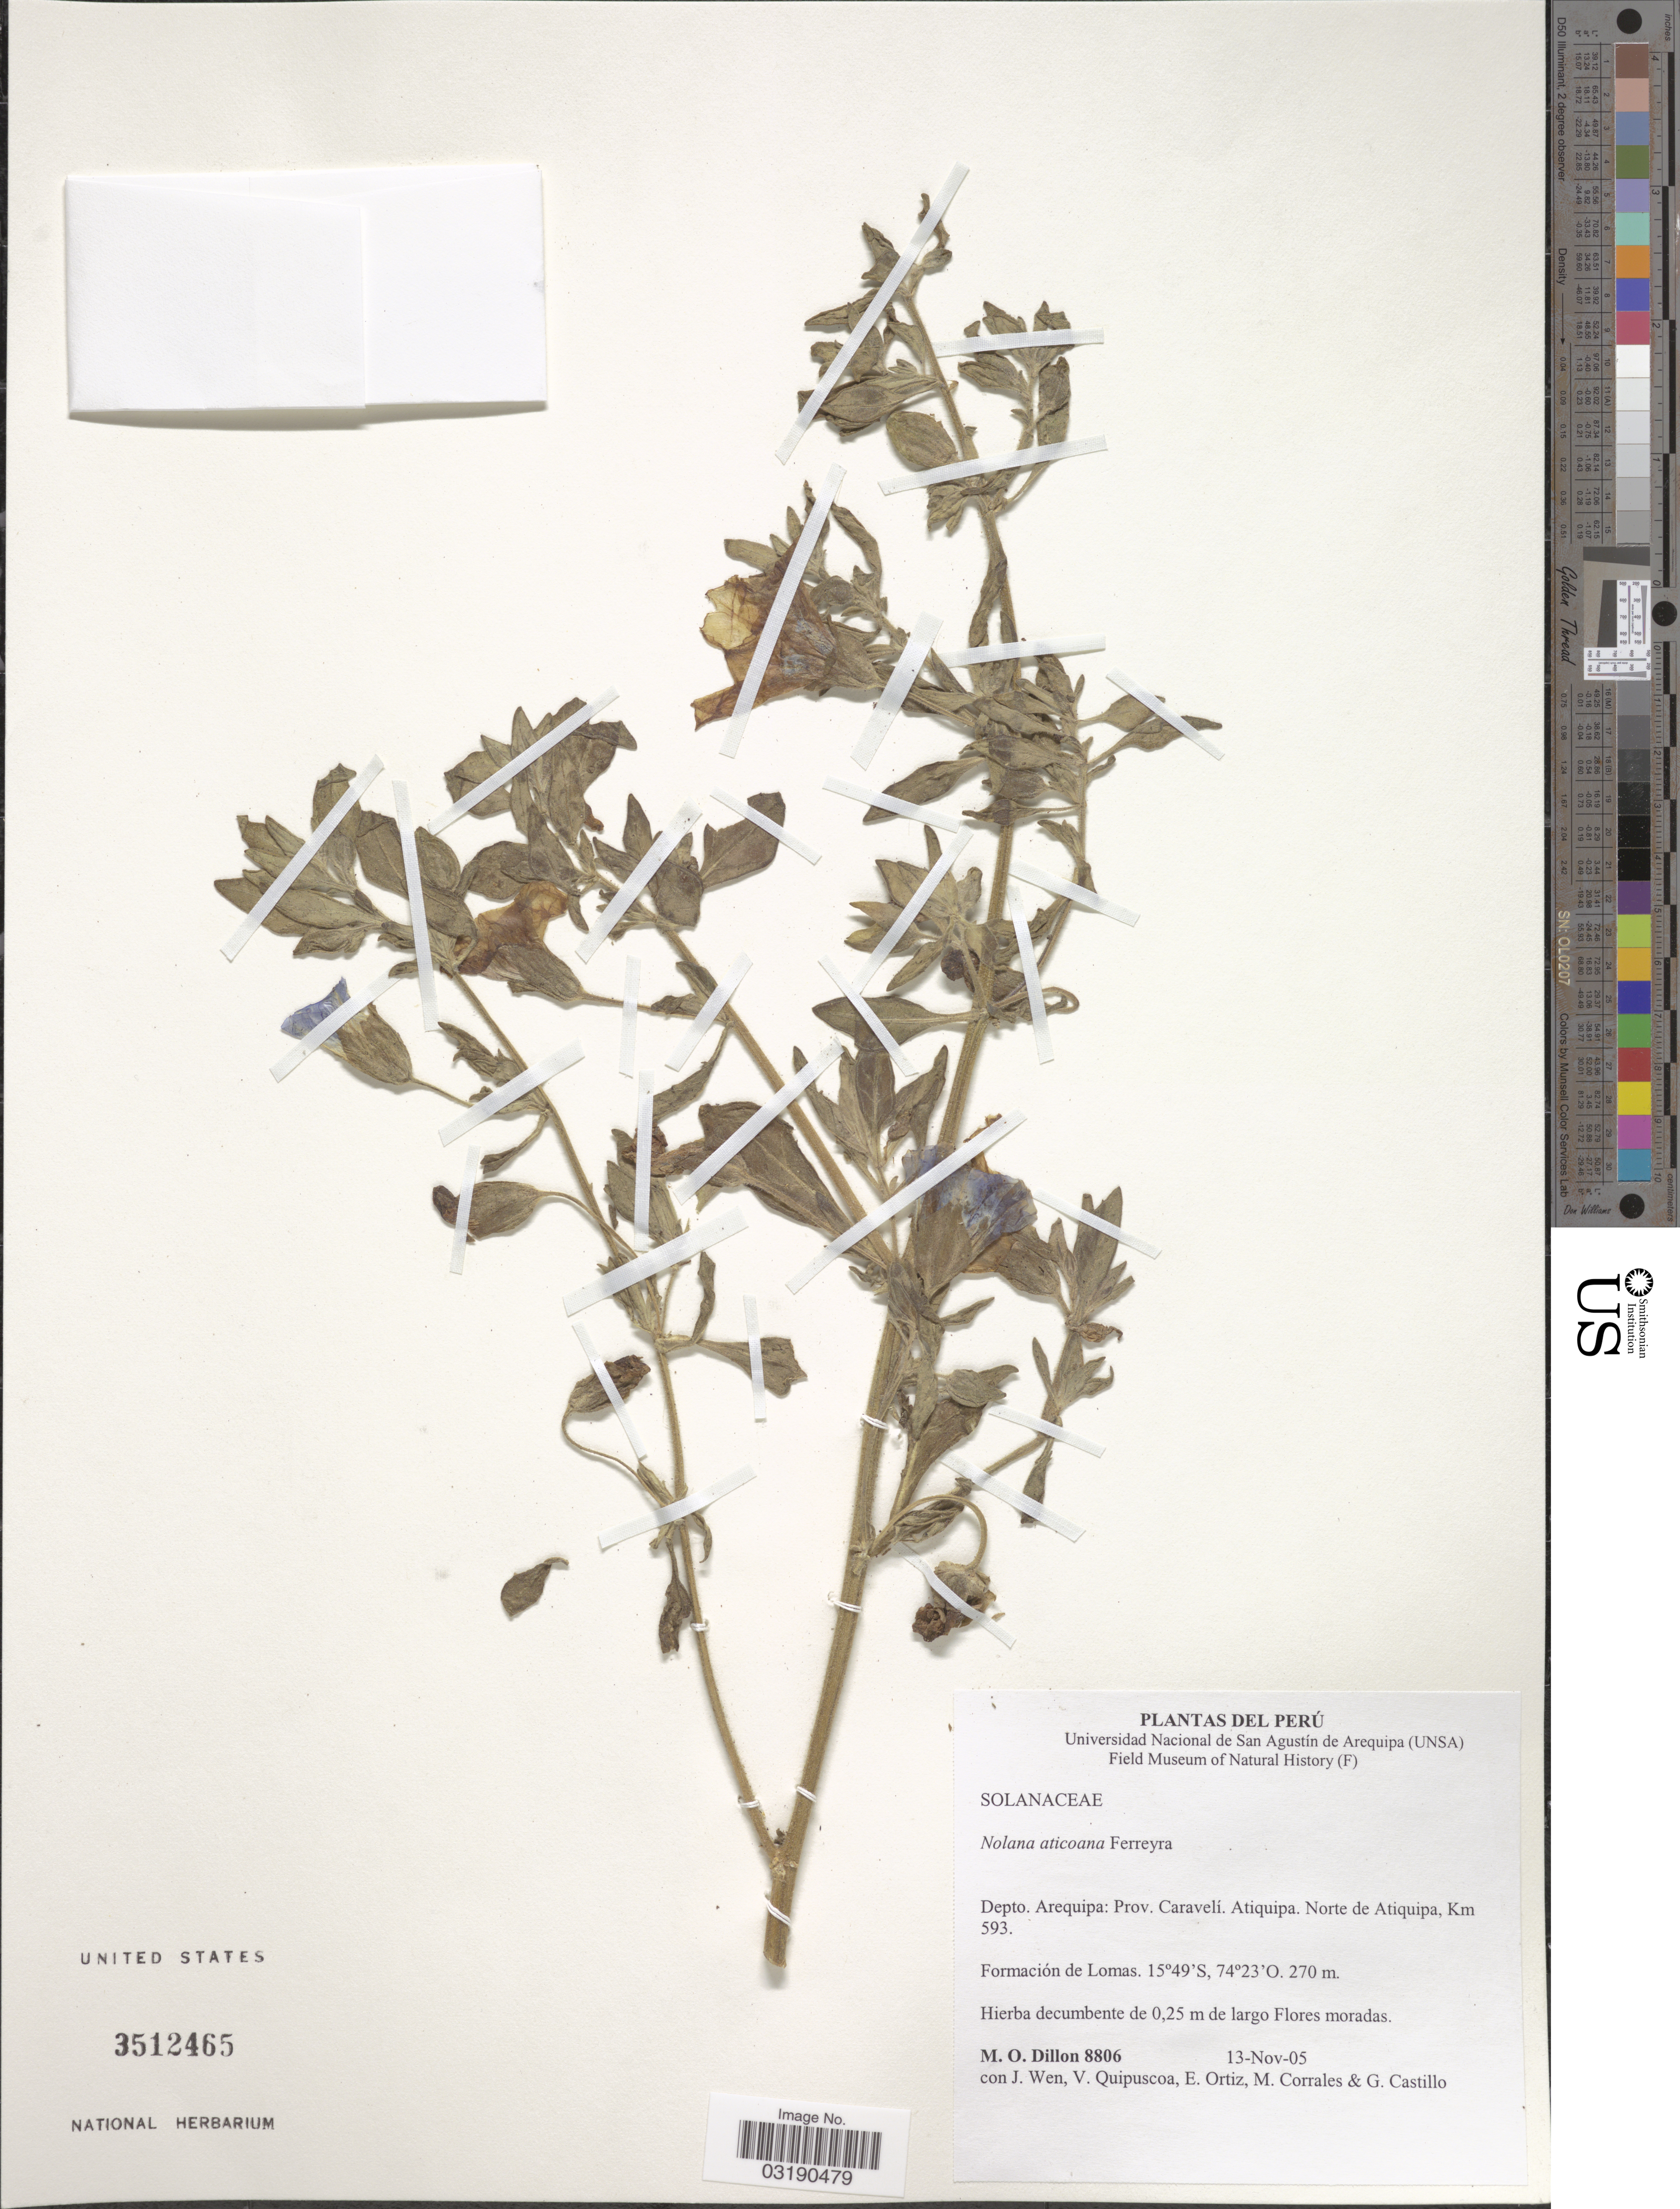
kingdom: Plantae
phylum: Tracheophyta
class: Magnoliopsida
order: Solanales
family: Solanaceae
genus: Nolana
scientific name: Nolana aticoana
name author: Ferreyra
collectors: M. O. Dillon, J. Wen, V. Quipuscoa, E. Ortiz & et al.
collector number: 8806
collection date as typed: Transcribed d/m/y: 13/11/5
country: Peru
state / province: Arequipa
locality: Depto. Arequipa: Prov. Caravelí. Atiquipa. Norte dé Atiquipa, Km 593.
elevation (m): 270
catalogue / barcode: US 3512465